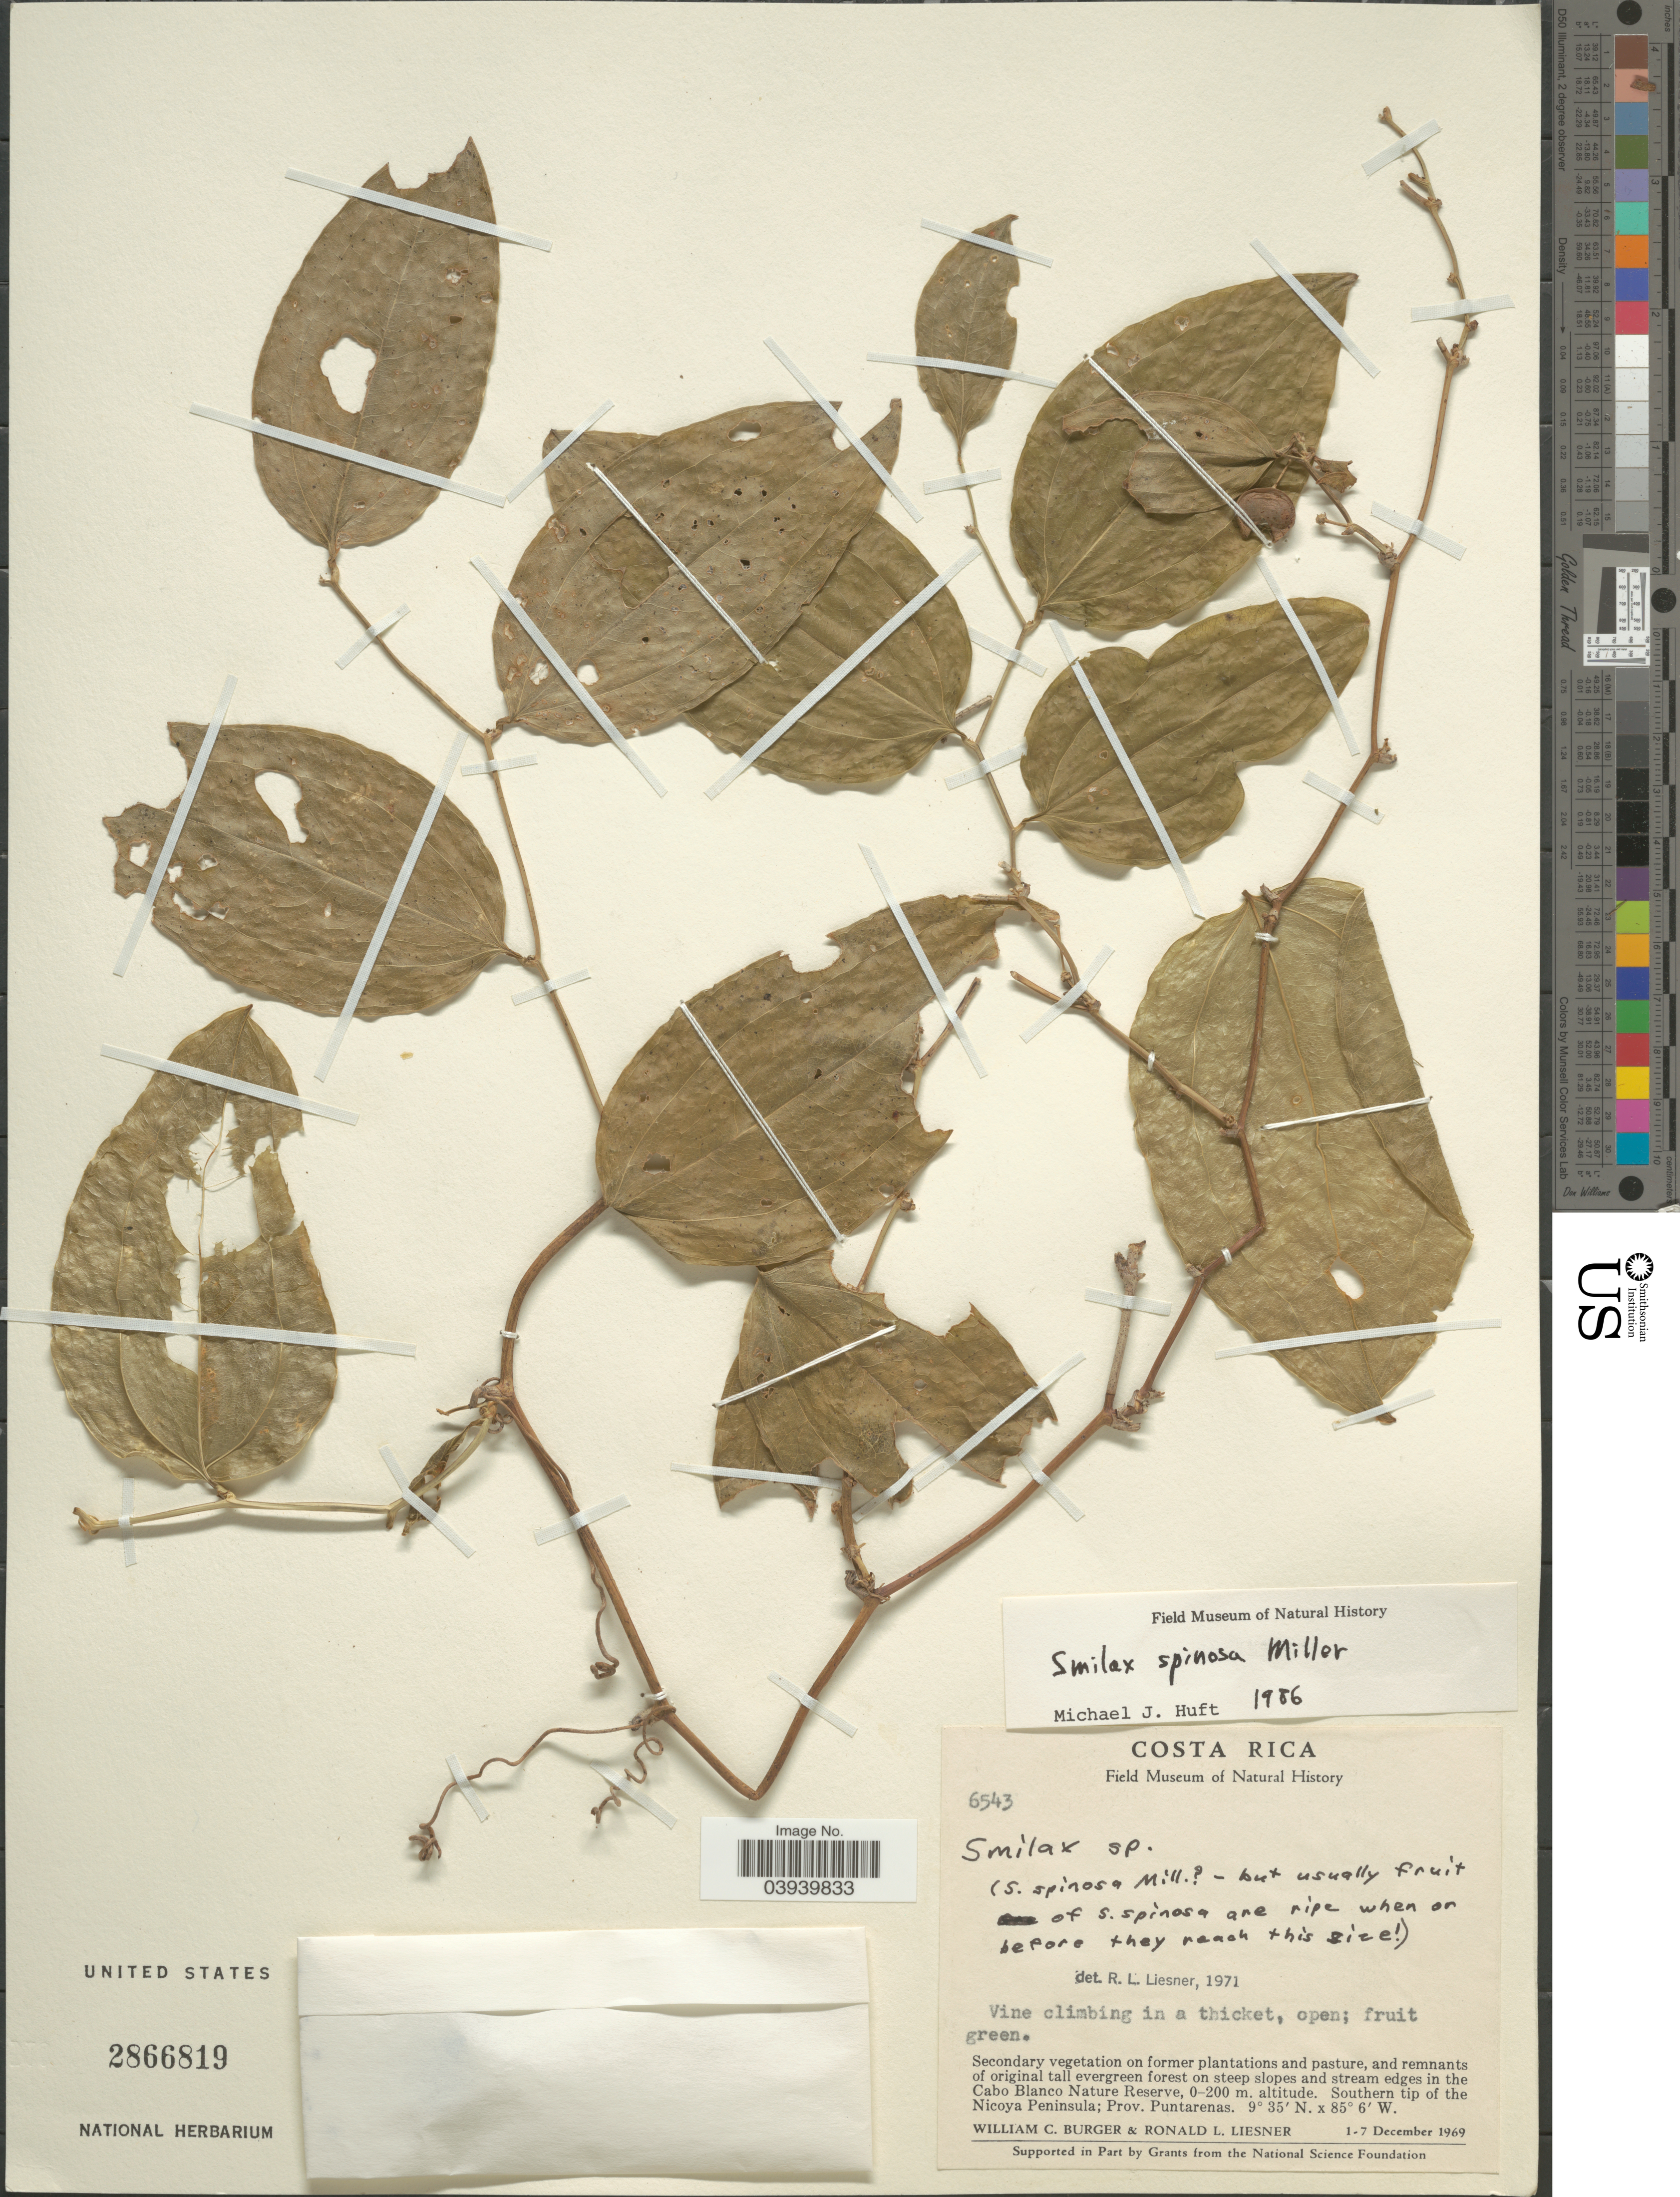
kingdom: Plantae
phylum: Tracheophyta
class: Liliopsida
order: Liliales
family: Smilacaceae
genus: Smilax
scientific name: Smilax spinosa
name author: Mill.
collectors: W. Burger & R. L. Liesner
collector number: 6543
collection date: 1969-12-01/1969-12-07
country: Costa Rica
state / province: Puntarenas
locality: Secondary vegetation on former plantations and pasture, and remnants of original tall evergreen forest on steep slopes and stream edges in the Cabo Blanco Nature Reserve. Southern tip of the Nicoya Peninsula.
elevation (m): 0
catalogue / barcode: US 2866819